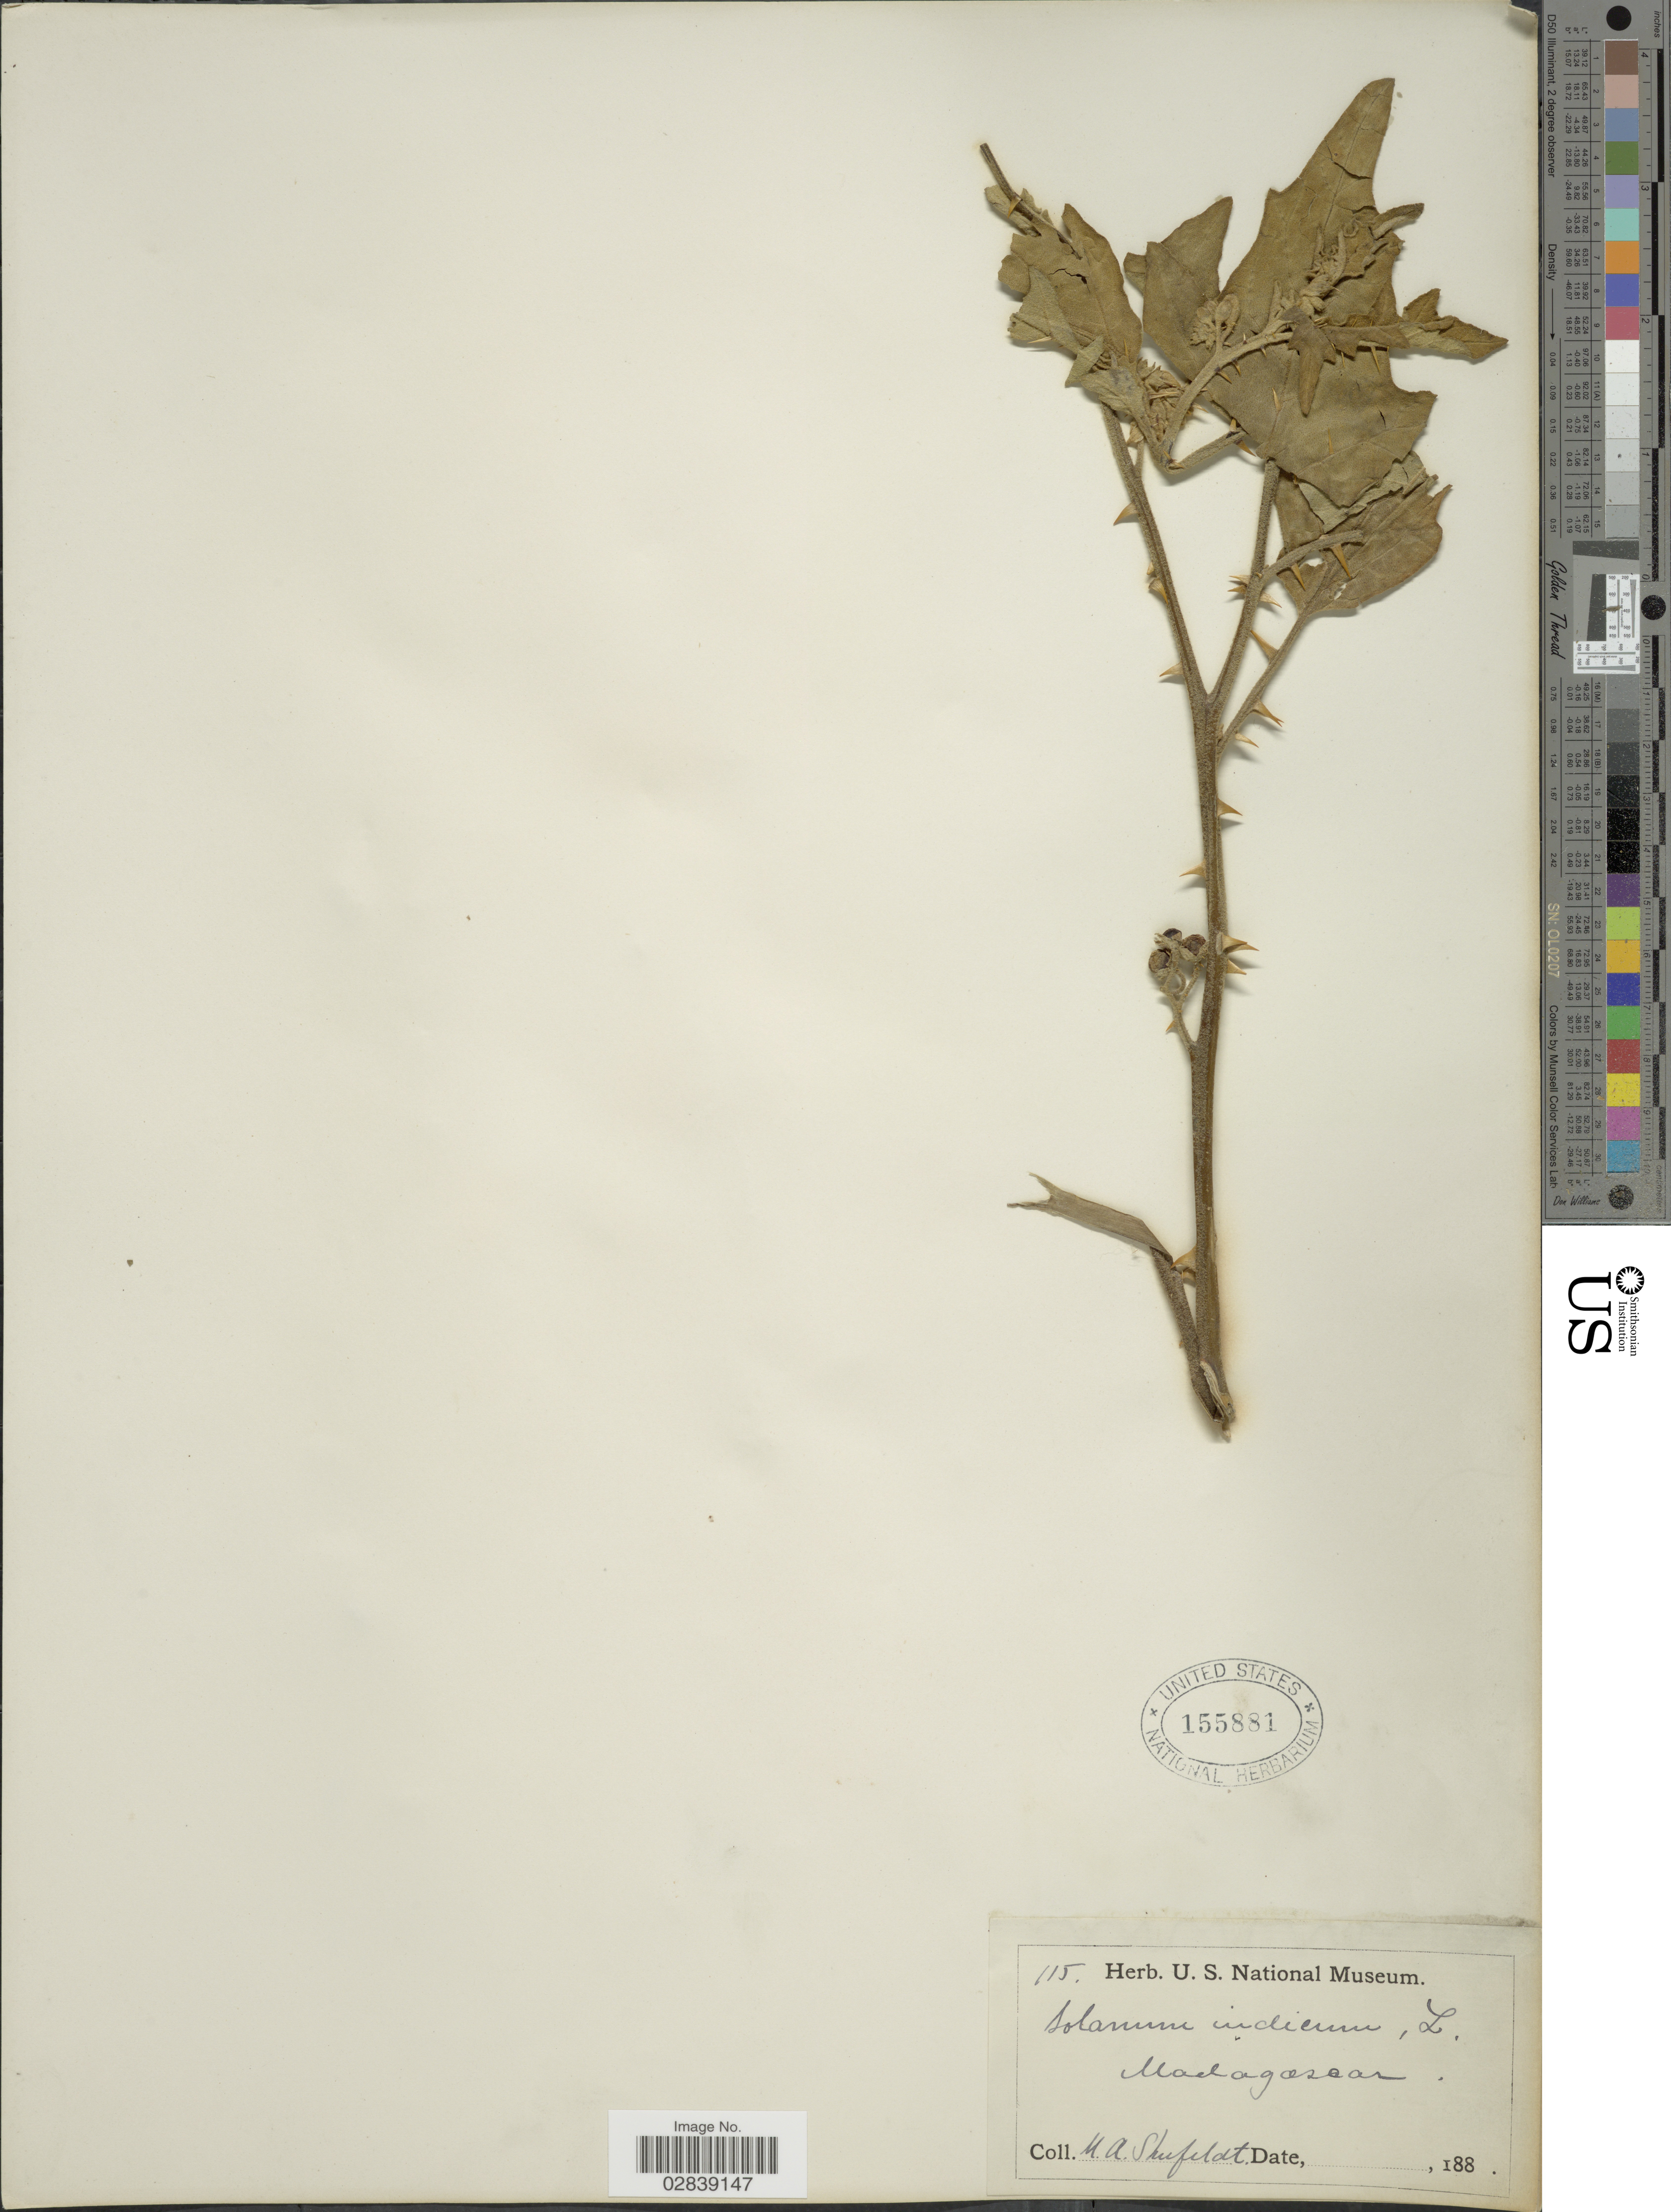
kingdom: Plantae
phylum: Tracheophyta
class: Magnoliopsida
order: Solanales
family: Solanaceae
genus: Solanum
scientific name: Solanum indicum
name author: L.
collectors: M. Shufeldt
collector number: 115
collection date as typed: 188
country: Madagascar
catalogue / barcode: US 155881